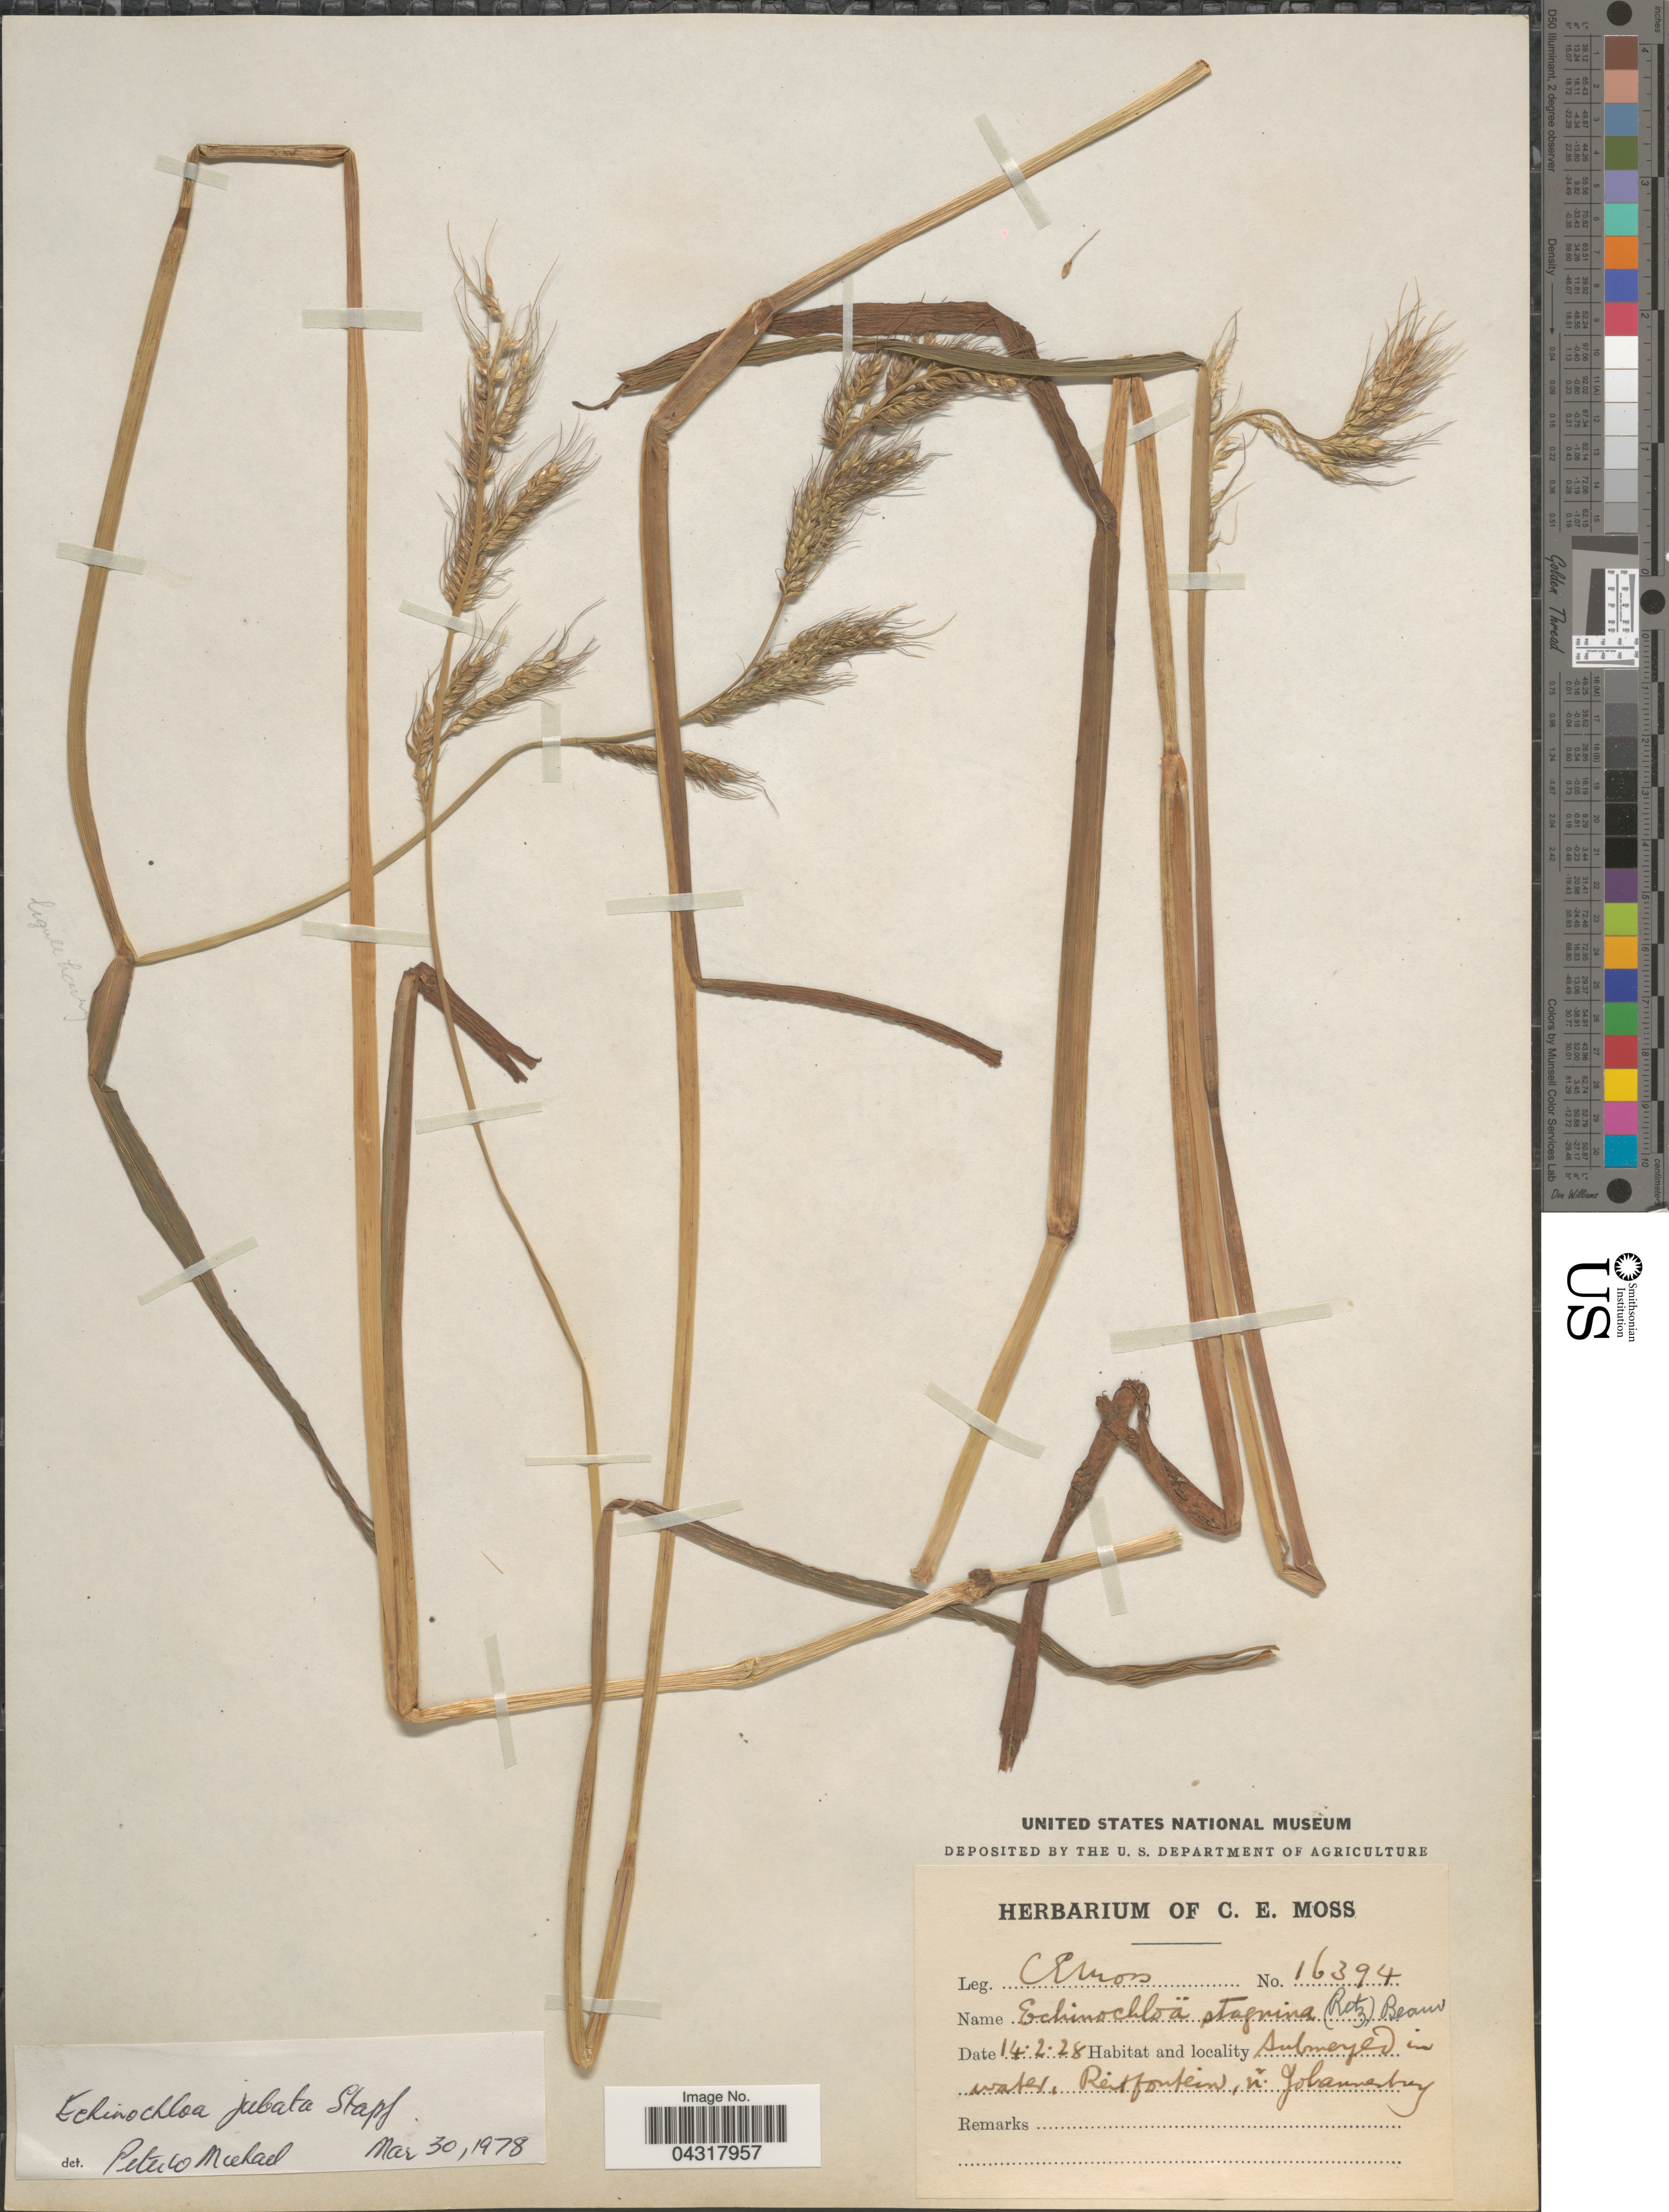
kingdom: Plantae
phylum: Tracheophyta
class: Liliopsida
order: Poales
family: Poaceae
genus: Echinochloa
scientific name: Echinochloa jubata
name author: Stapf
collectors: C. E. Moss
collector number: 16394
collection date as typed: Transcribed d/m/y: 14/2/28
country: South Africa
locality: Submerged in water. Reitfontein, in Johannesburg.